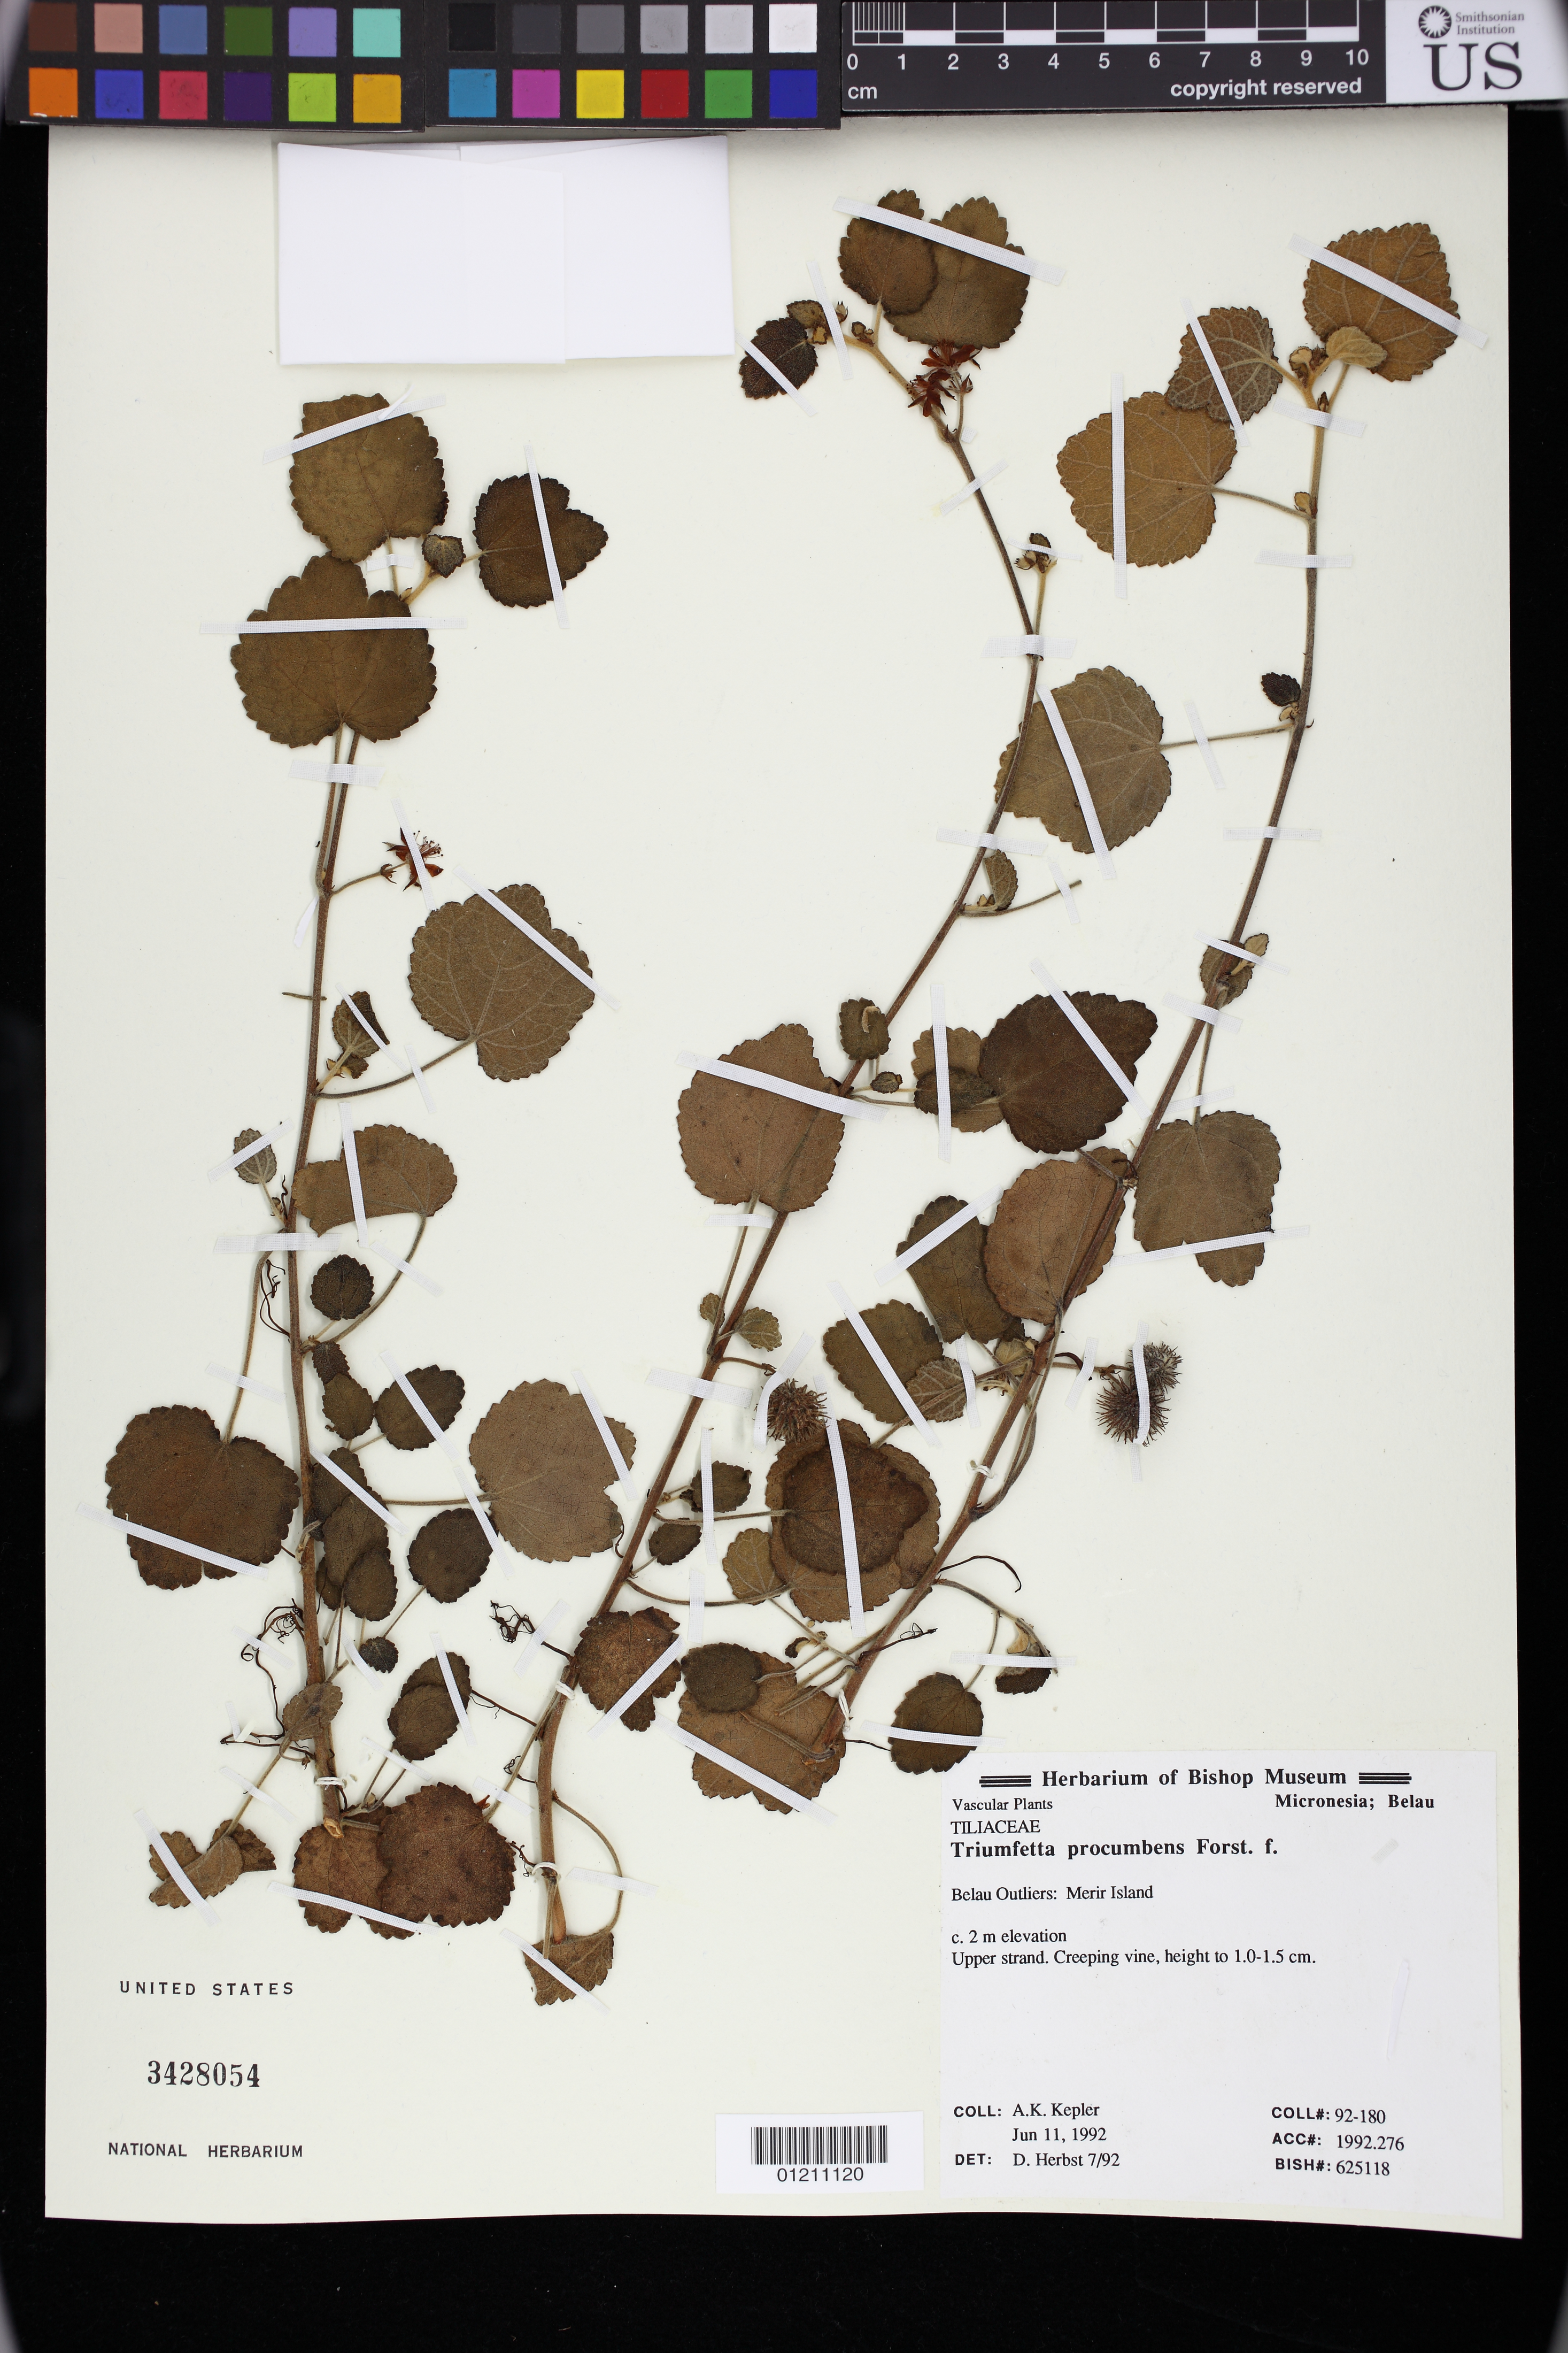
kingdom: Plantae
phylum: Tracheophyta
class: Magnoliopsida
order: Malvales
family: Malvaceae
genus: Triumfetta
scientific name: Triumfetta procumbens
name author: G. Forst.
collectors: A. K. Kepler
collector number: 92-180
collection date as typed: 06 Nov 1992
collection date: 1992-11-06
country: Palau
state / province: Belau Outliers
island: Merir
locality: Micronesia: Belau, Belau Outliers: Merir Island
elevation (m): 2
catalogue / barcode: US 3428054